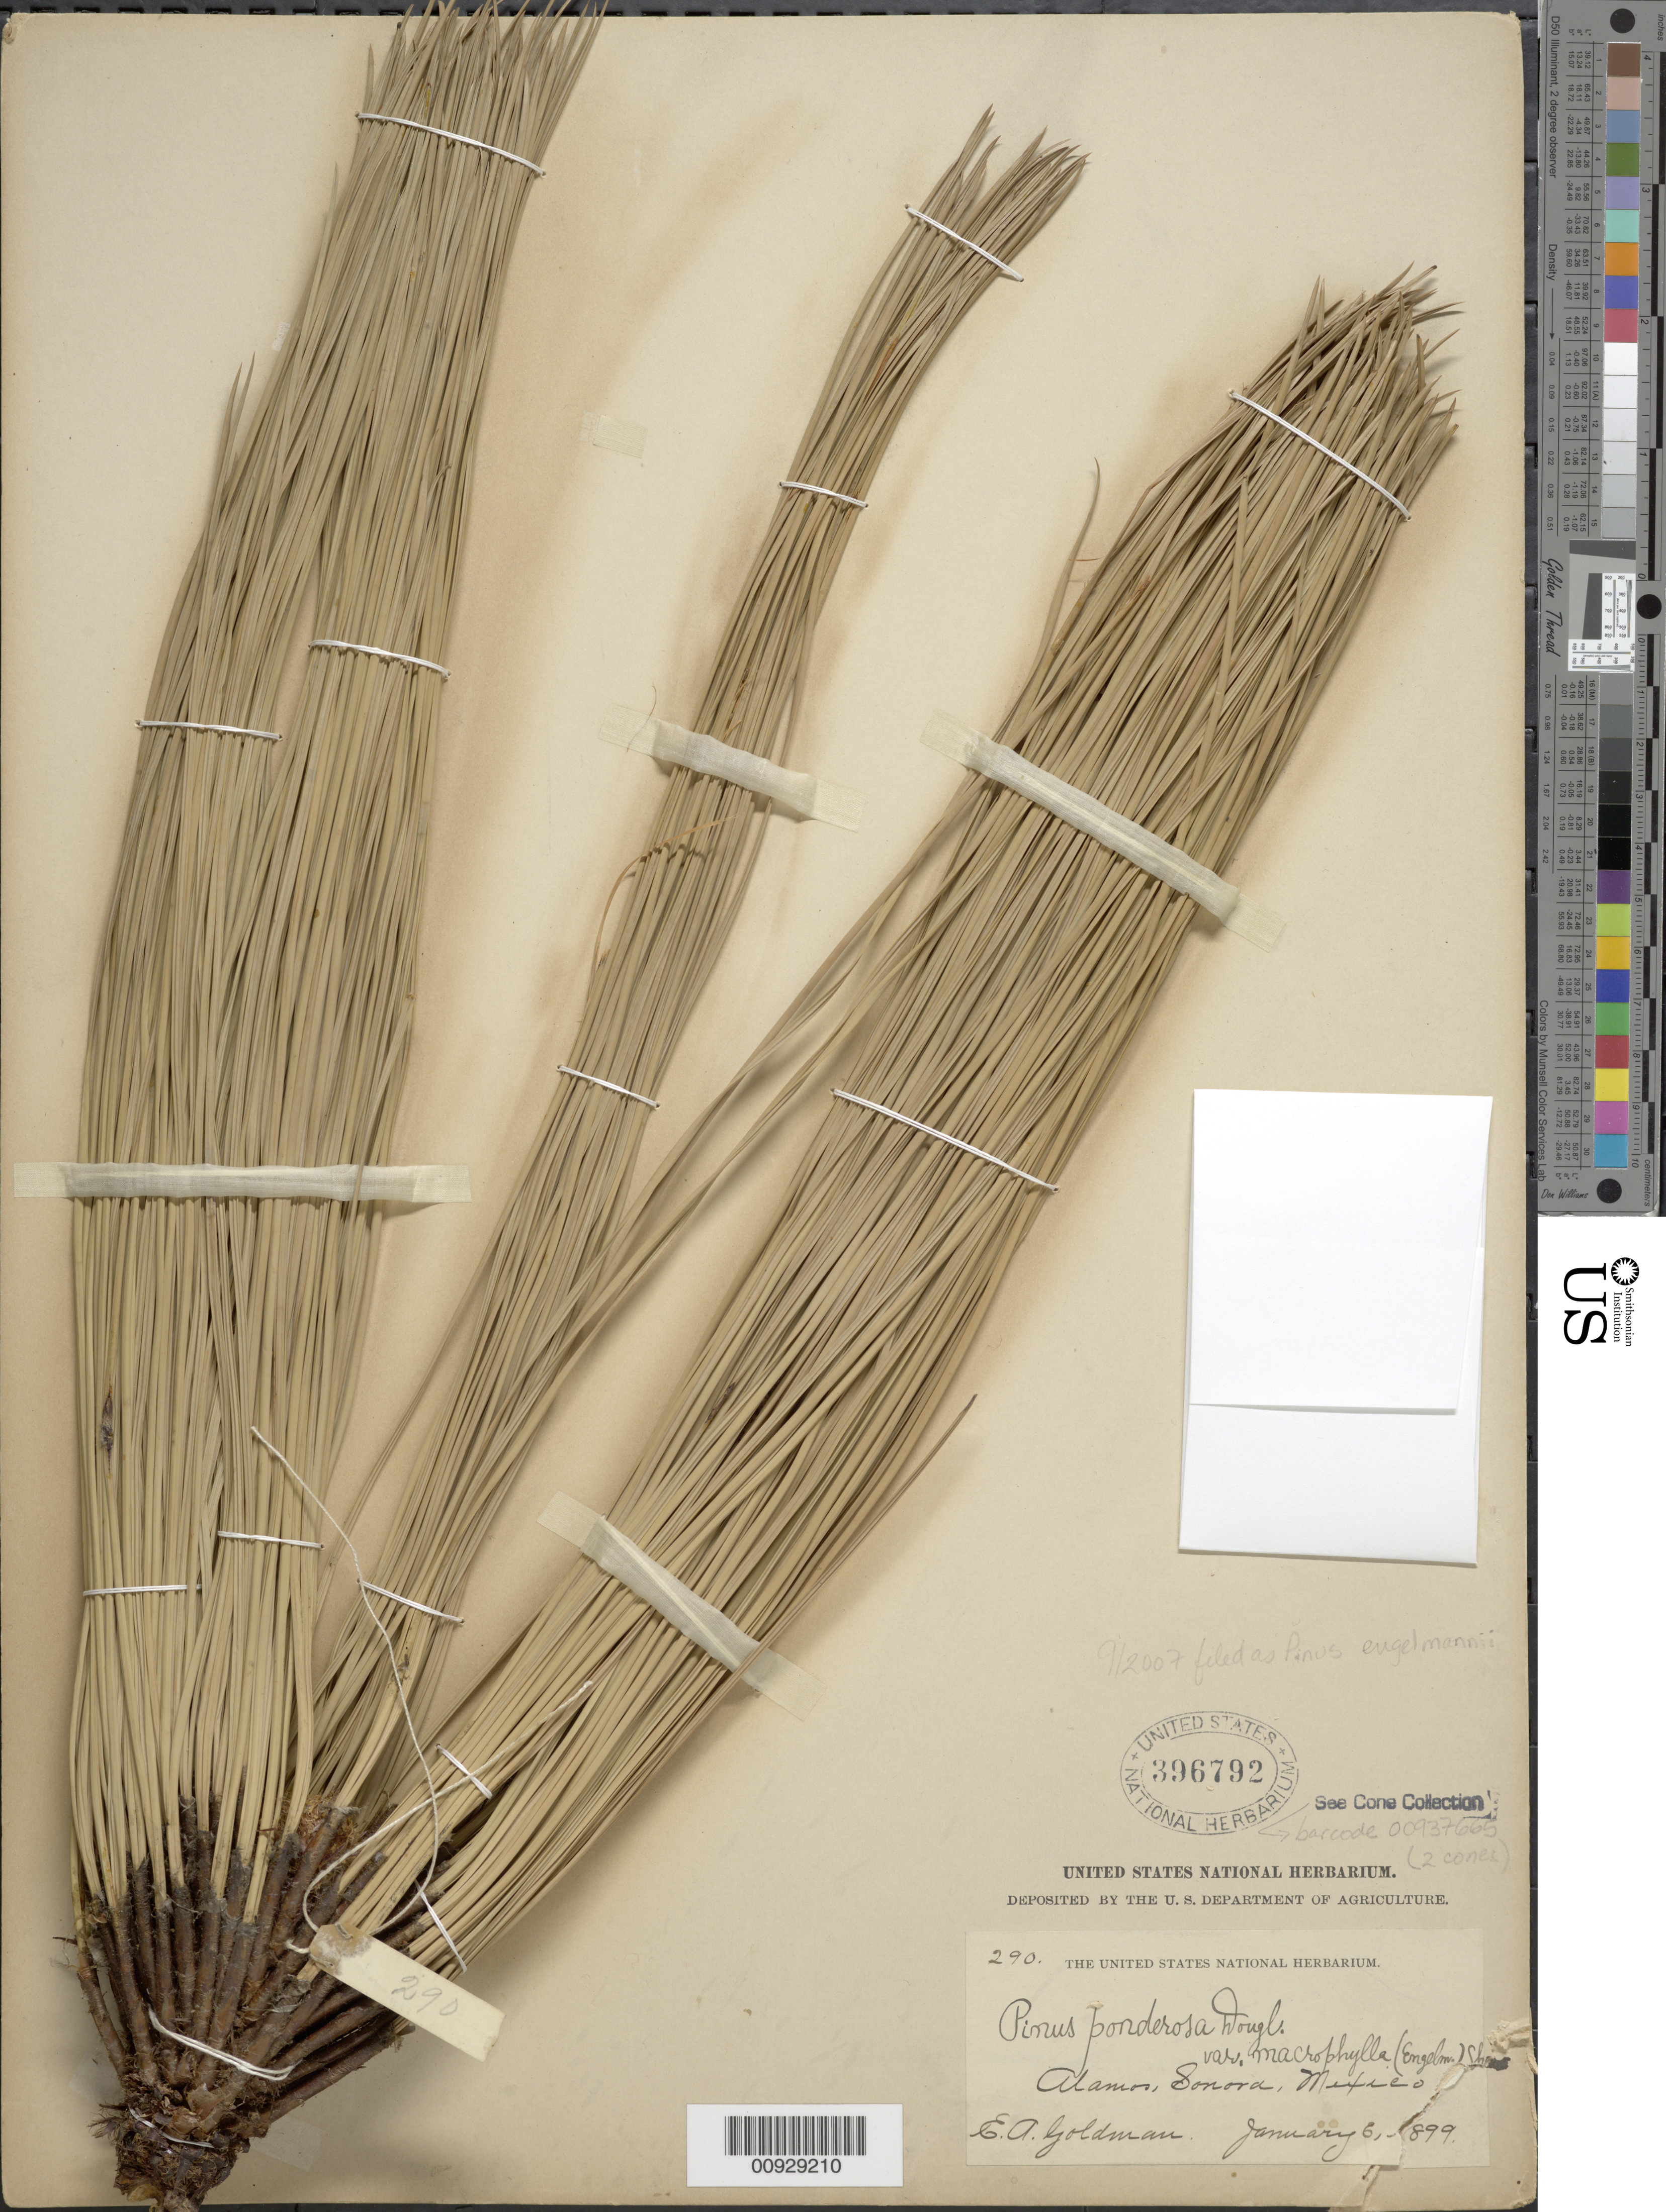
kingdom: Plantae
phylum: Tracheophyta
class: Pinopsida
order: Pinales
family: Pinaceae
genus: Pinus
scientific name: Pinus engelmannii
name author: Carrière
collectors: E. A. Goldman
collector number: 290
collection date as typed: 06 Jan 1899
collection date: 1899-01-06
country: Mexico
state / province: Sonora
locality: Alamos.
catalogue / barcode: US 396792